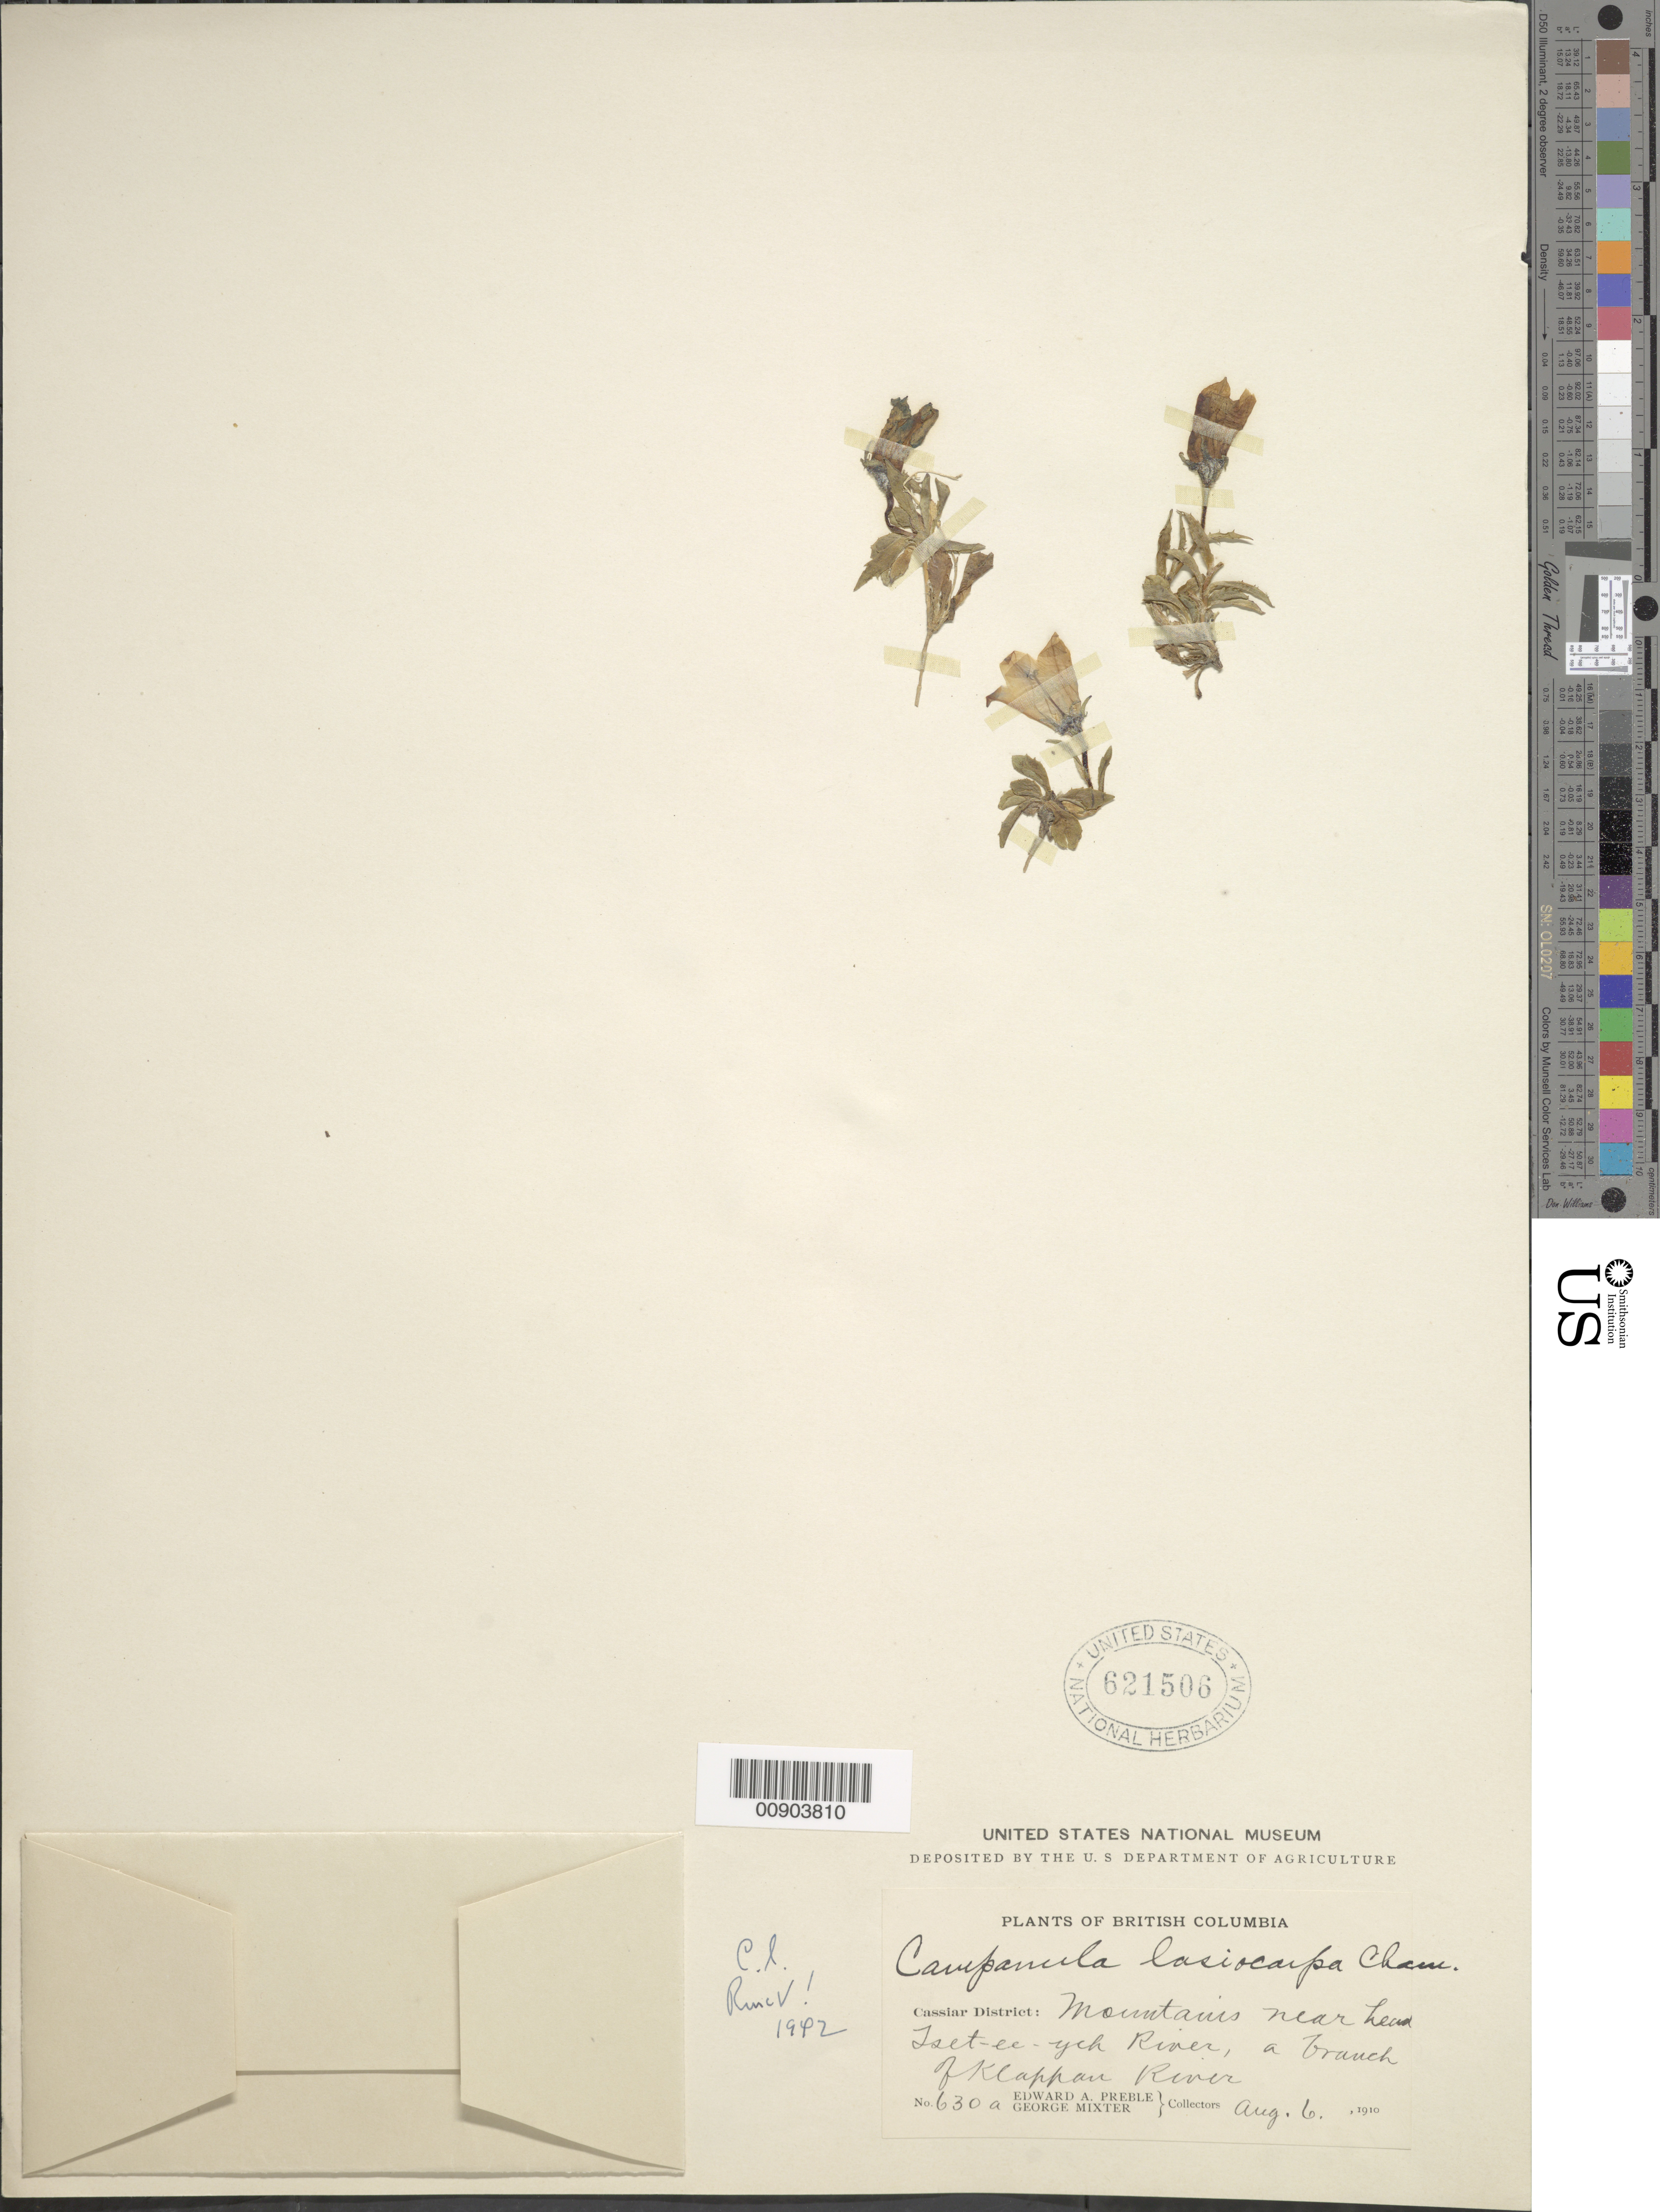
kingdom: Plantae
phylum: Tracheophyta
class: Magnoliopsida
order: Asterales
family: Campanulaceae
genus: Campanula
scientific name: Campanula lasiocarpa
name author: Cham.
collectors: E. Preble & G. Mixter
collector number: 630a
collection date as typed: Aug. 6, 1910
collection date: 1910-08-06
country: Canada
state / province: British Columbia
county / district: Cassiar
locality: Mountains near head of Tset-ee-yeh River, a branch of Klappan River.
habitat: Mountains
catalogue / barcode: US 621506